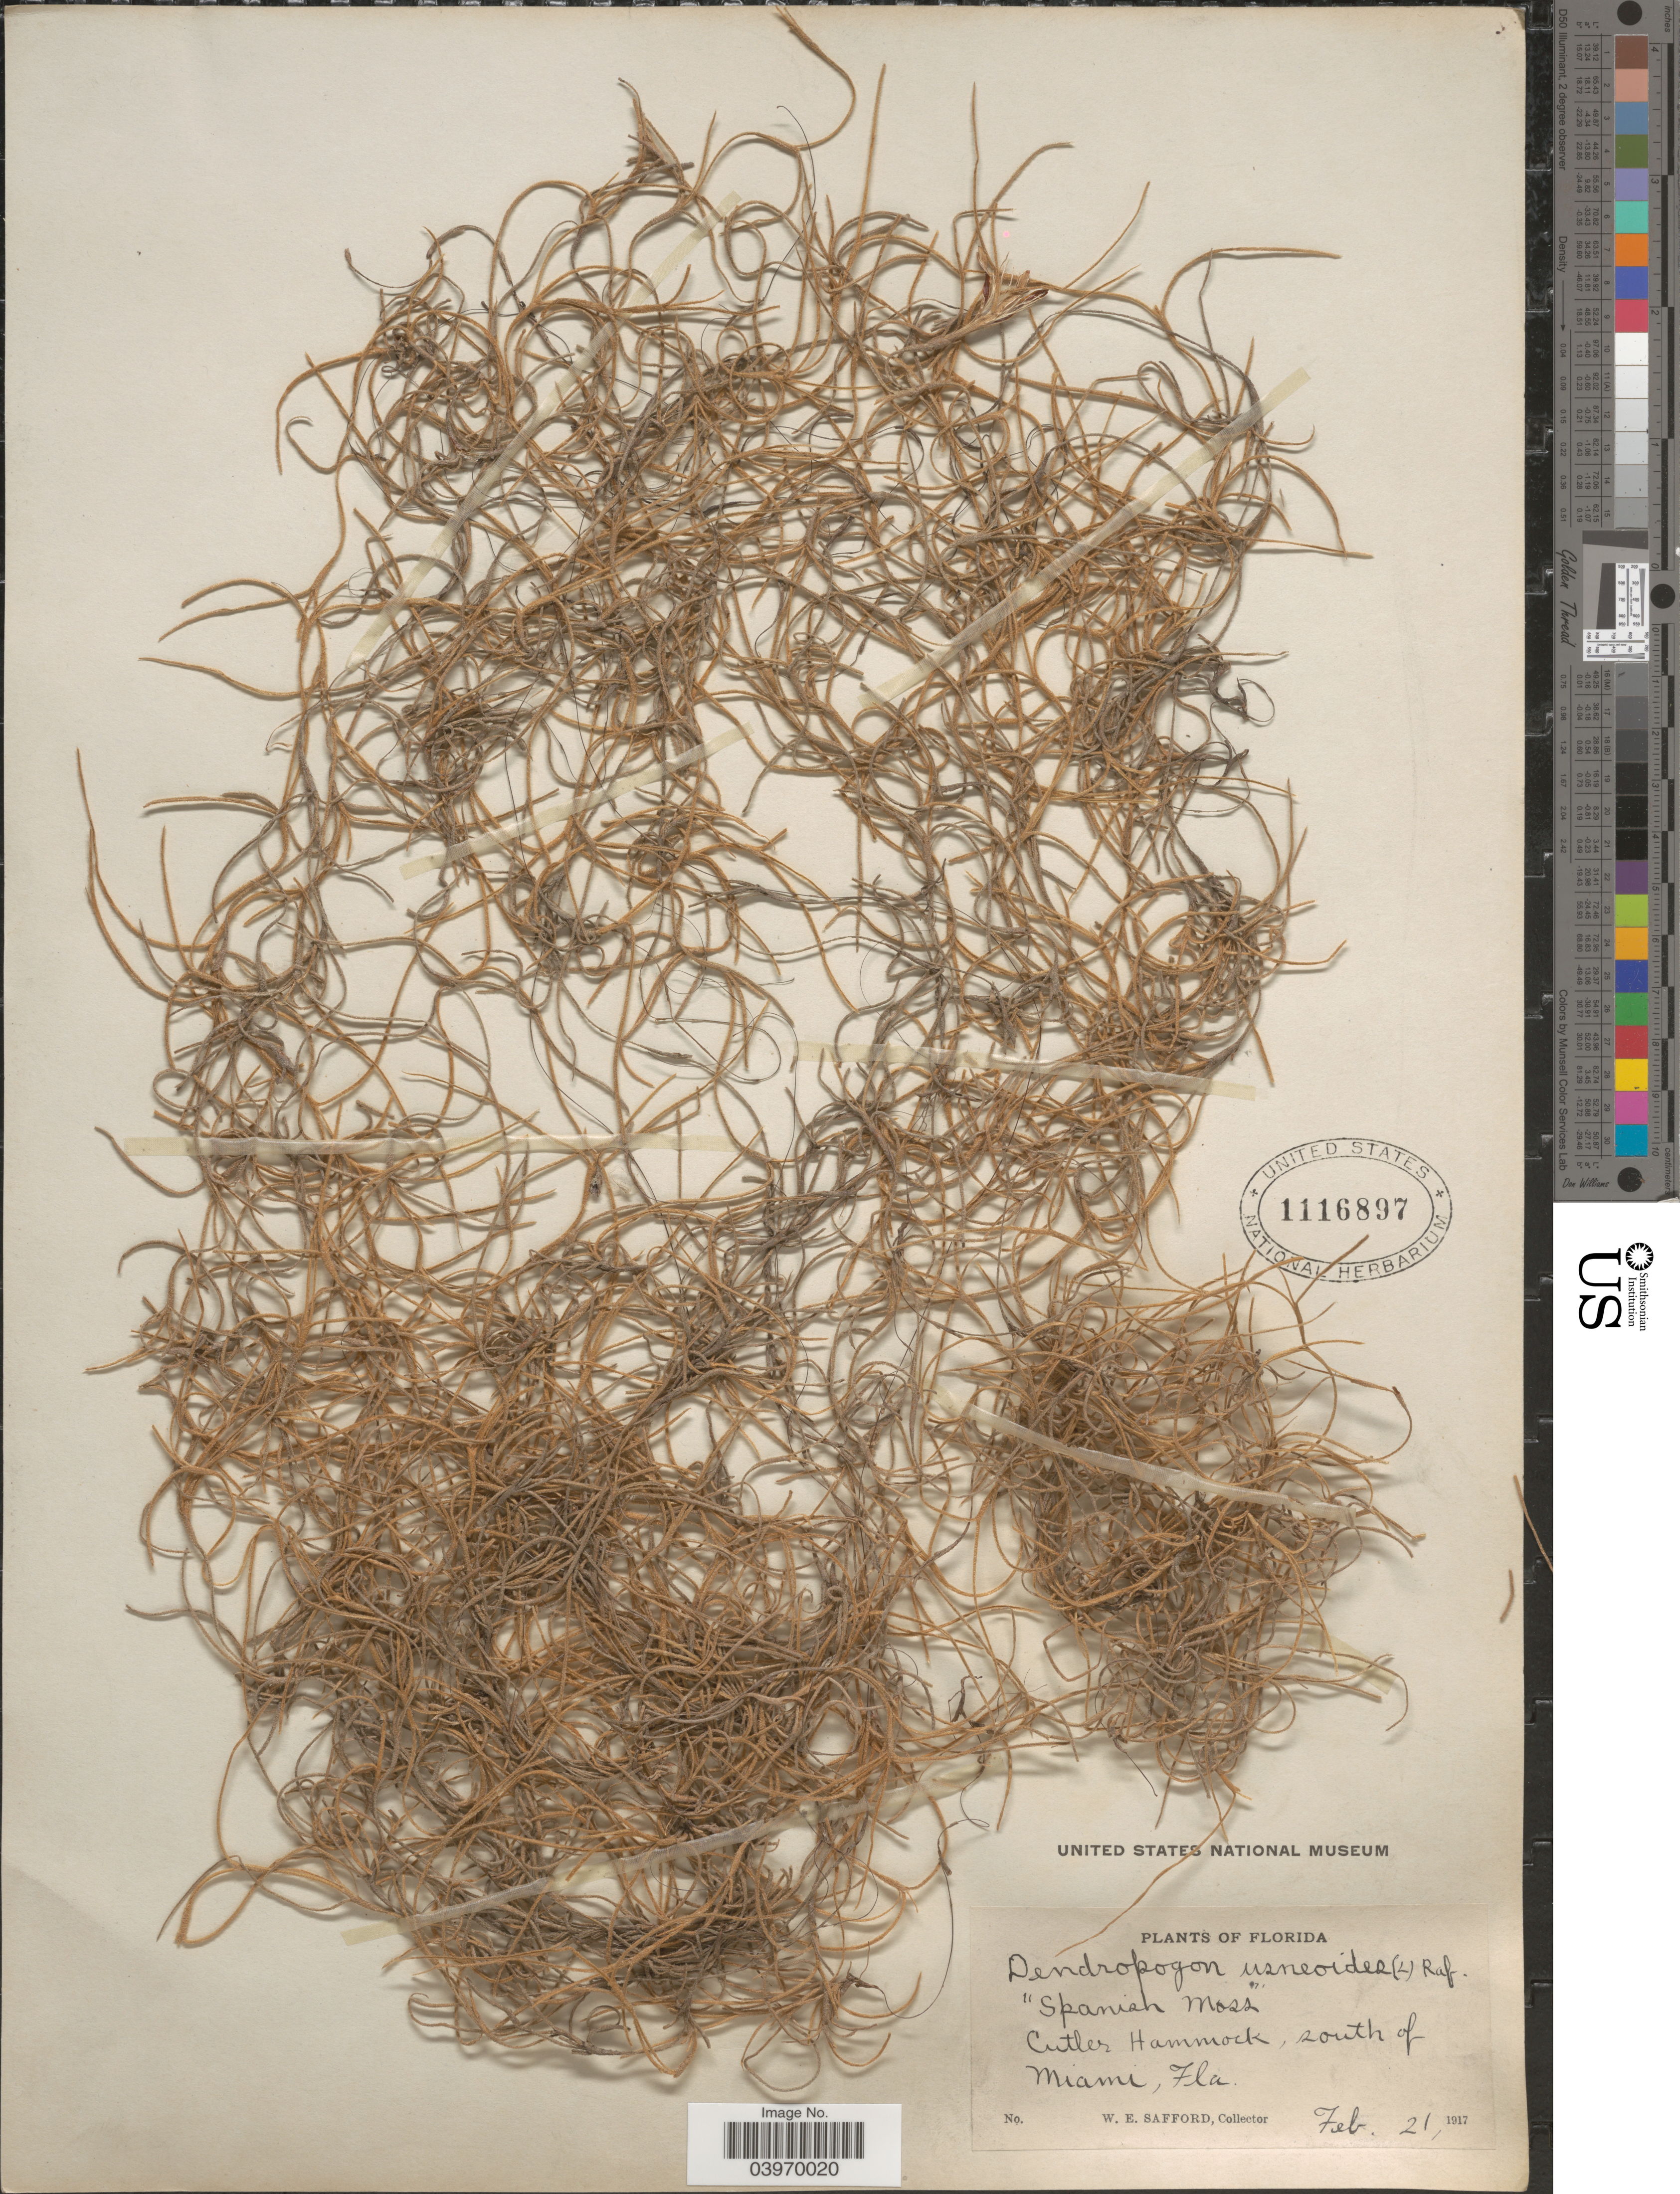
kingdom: Plantae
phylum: Tracheophyta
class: Liliopsida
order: Poales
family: Bromeliaceae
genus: Tillandsia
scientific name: Tillandsia usneoides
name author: (L.) L.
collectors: W. E. Safford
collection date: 1917-02-21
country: United States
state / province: Florida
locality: Cutler Hammock, south of Miami.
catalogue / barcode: US 1116897